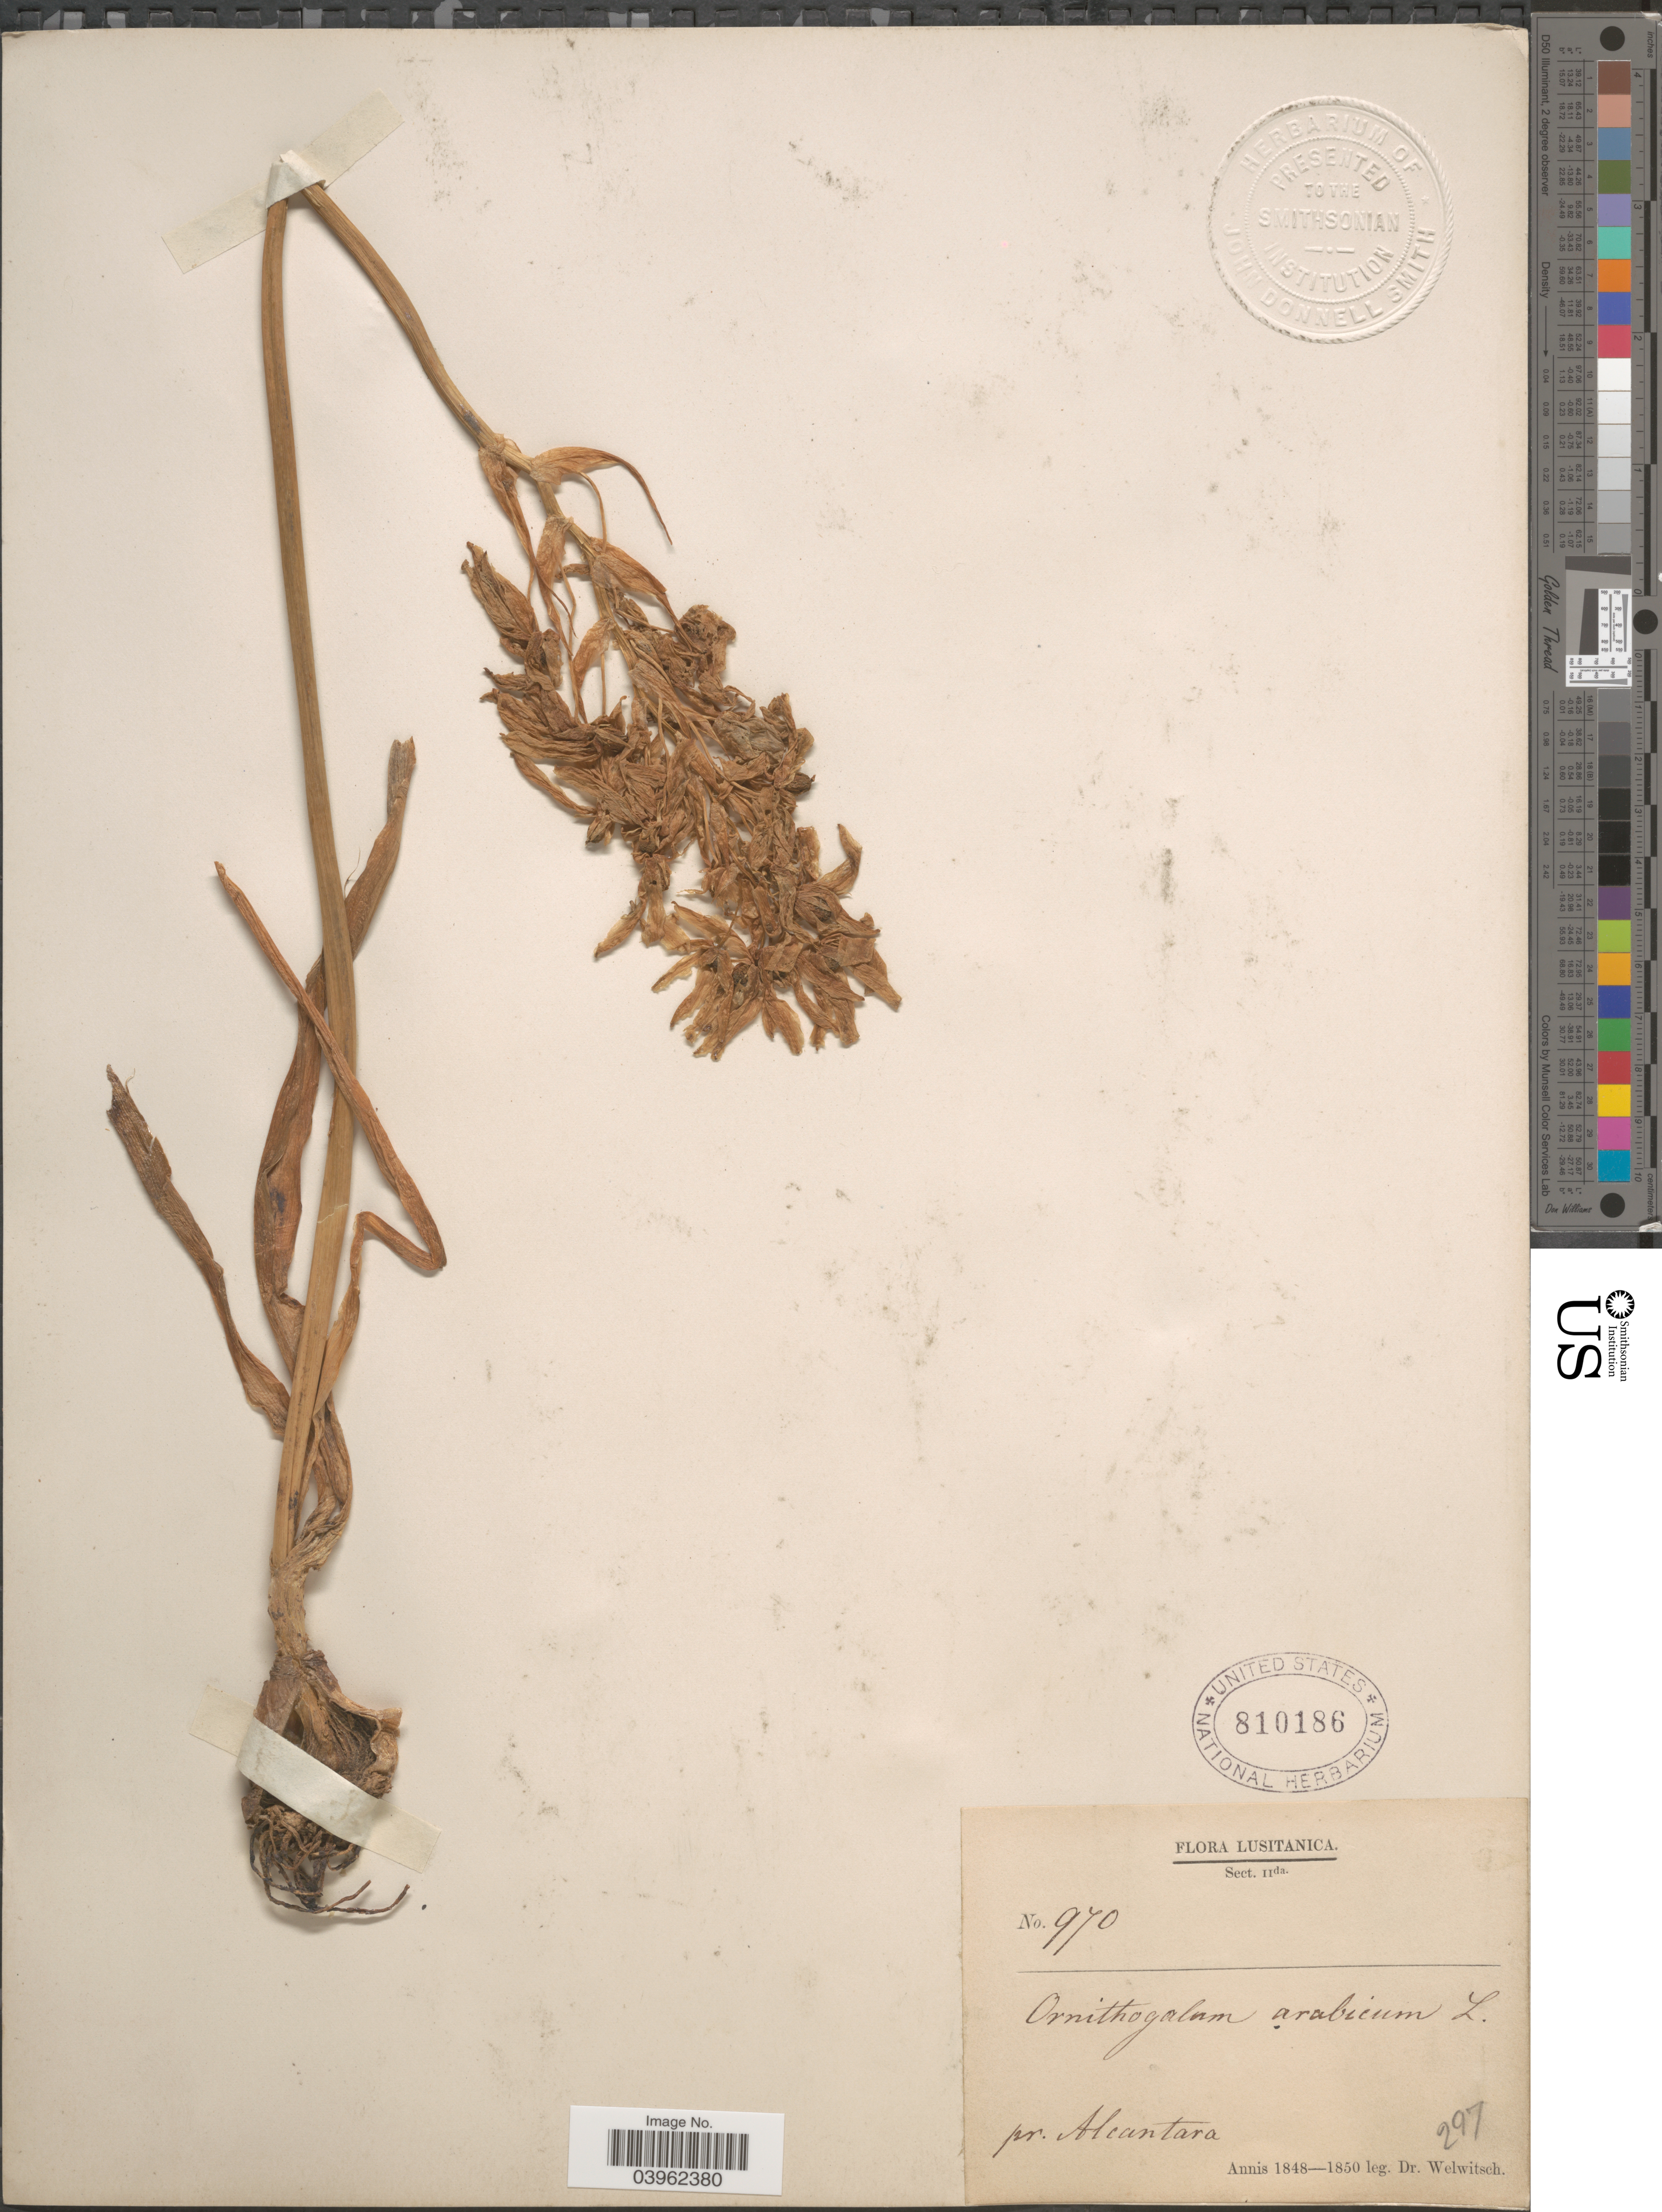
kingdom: Plantae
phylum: Tracheophyta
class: Liliopsida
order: Asparagales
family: Asparagaceae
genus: Ornithogalum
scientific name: Ornithogalum arabicum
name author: L.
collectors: -. Welwitsch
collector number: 970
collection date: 1848/1850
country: Portugal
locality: Lusitanica. pr. Alcantara.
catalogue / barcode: US 810186